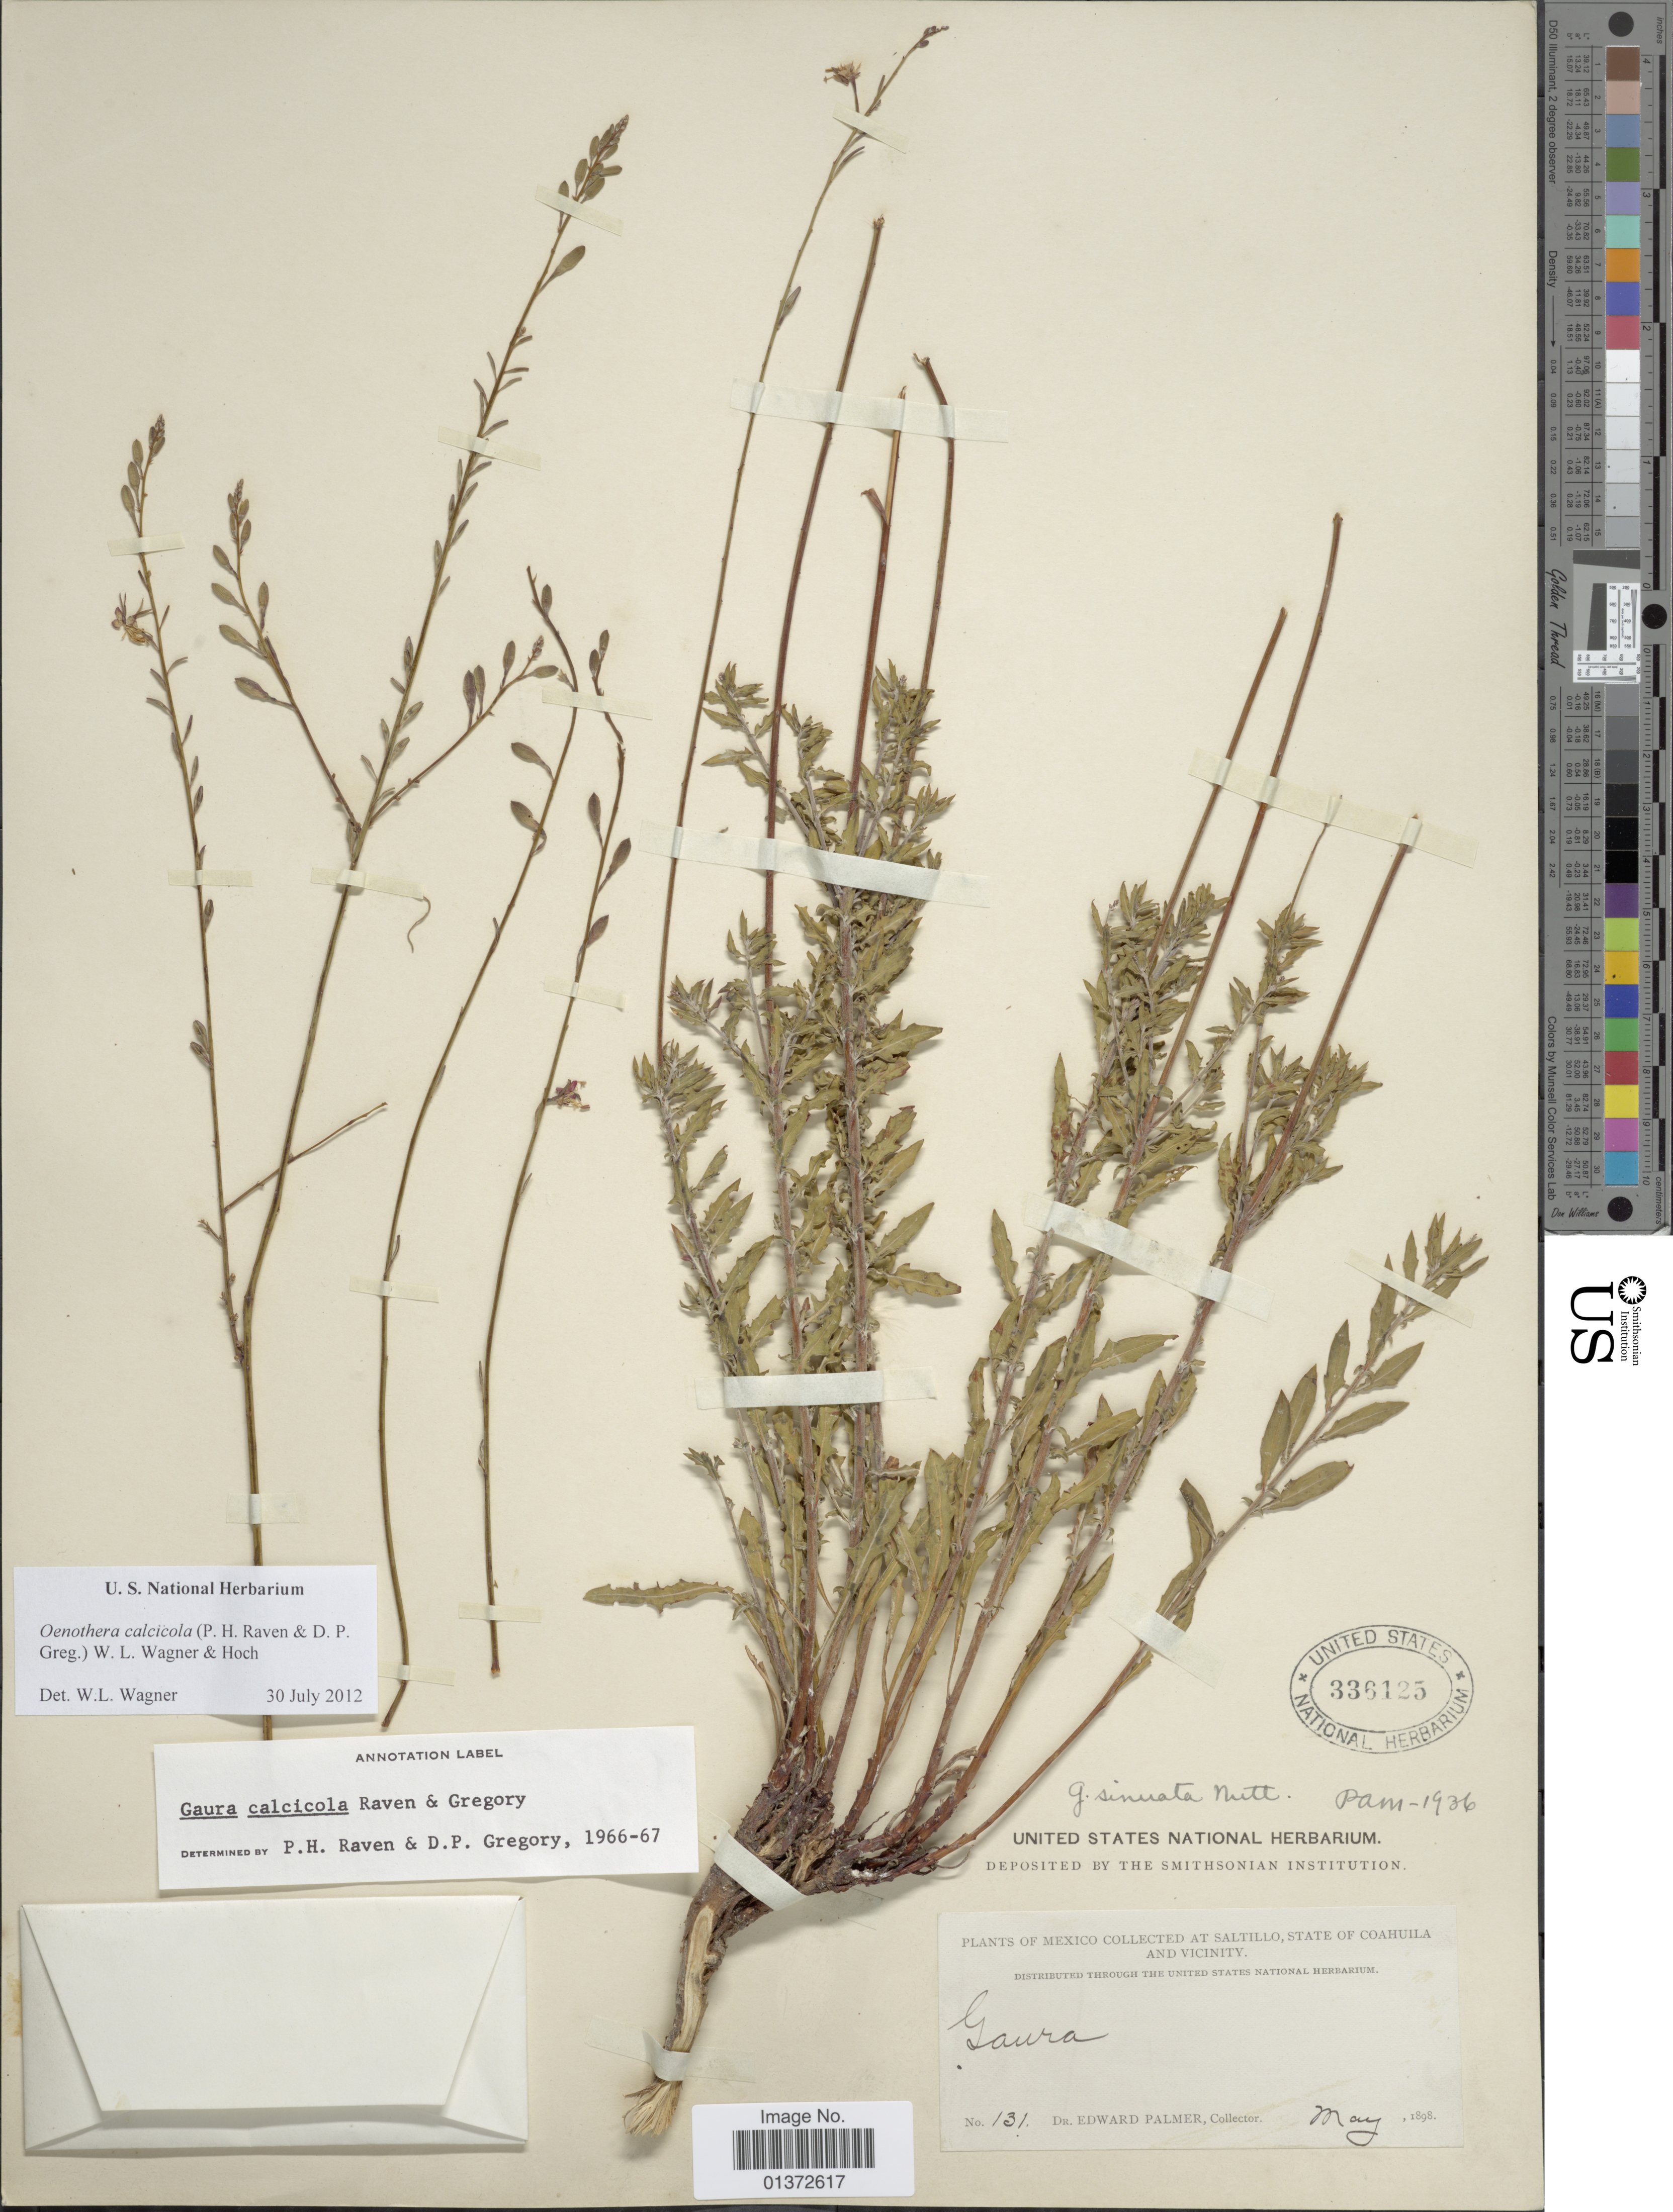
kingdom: Plantae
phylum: Tracheophyta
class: Magnoliopsida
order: Myrtales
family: Onagraceae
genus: Oenothera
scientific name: Oenothera calcicola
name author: (P.H. Raven & D.P. Greg.) W.L. Wagner & Hoch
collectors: E. Palmer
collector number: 131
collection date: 1898-05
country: Mexico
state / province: Coahuila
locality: Slatillo, State of Coahuila and vicinity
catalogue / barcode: US 336125